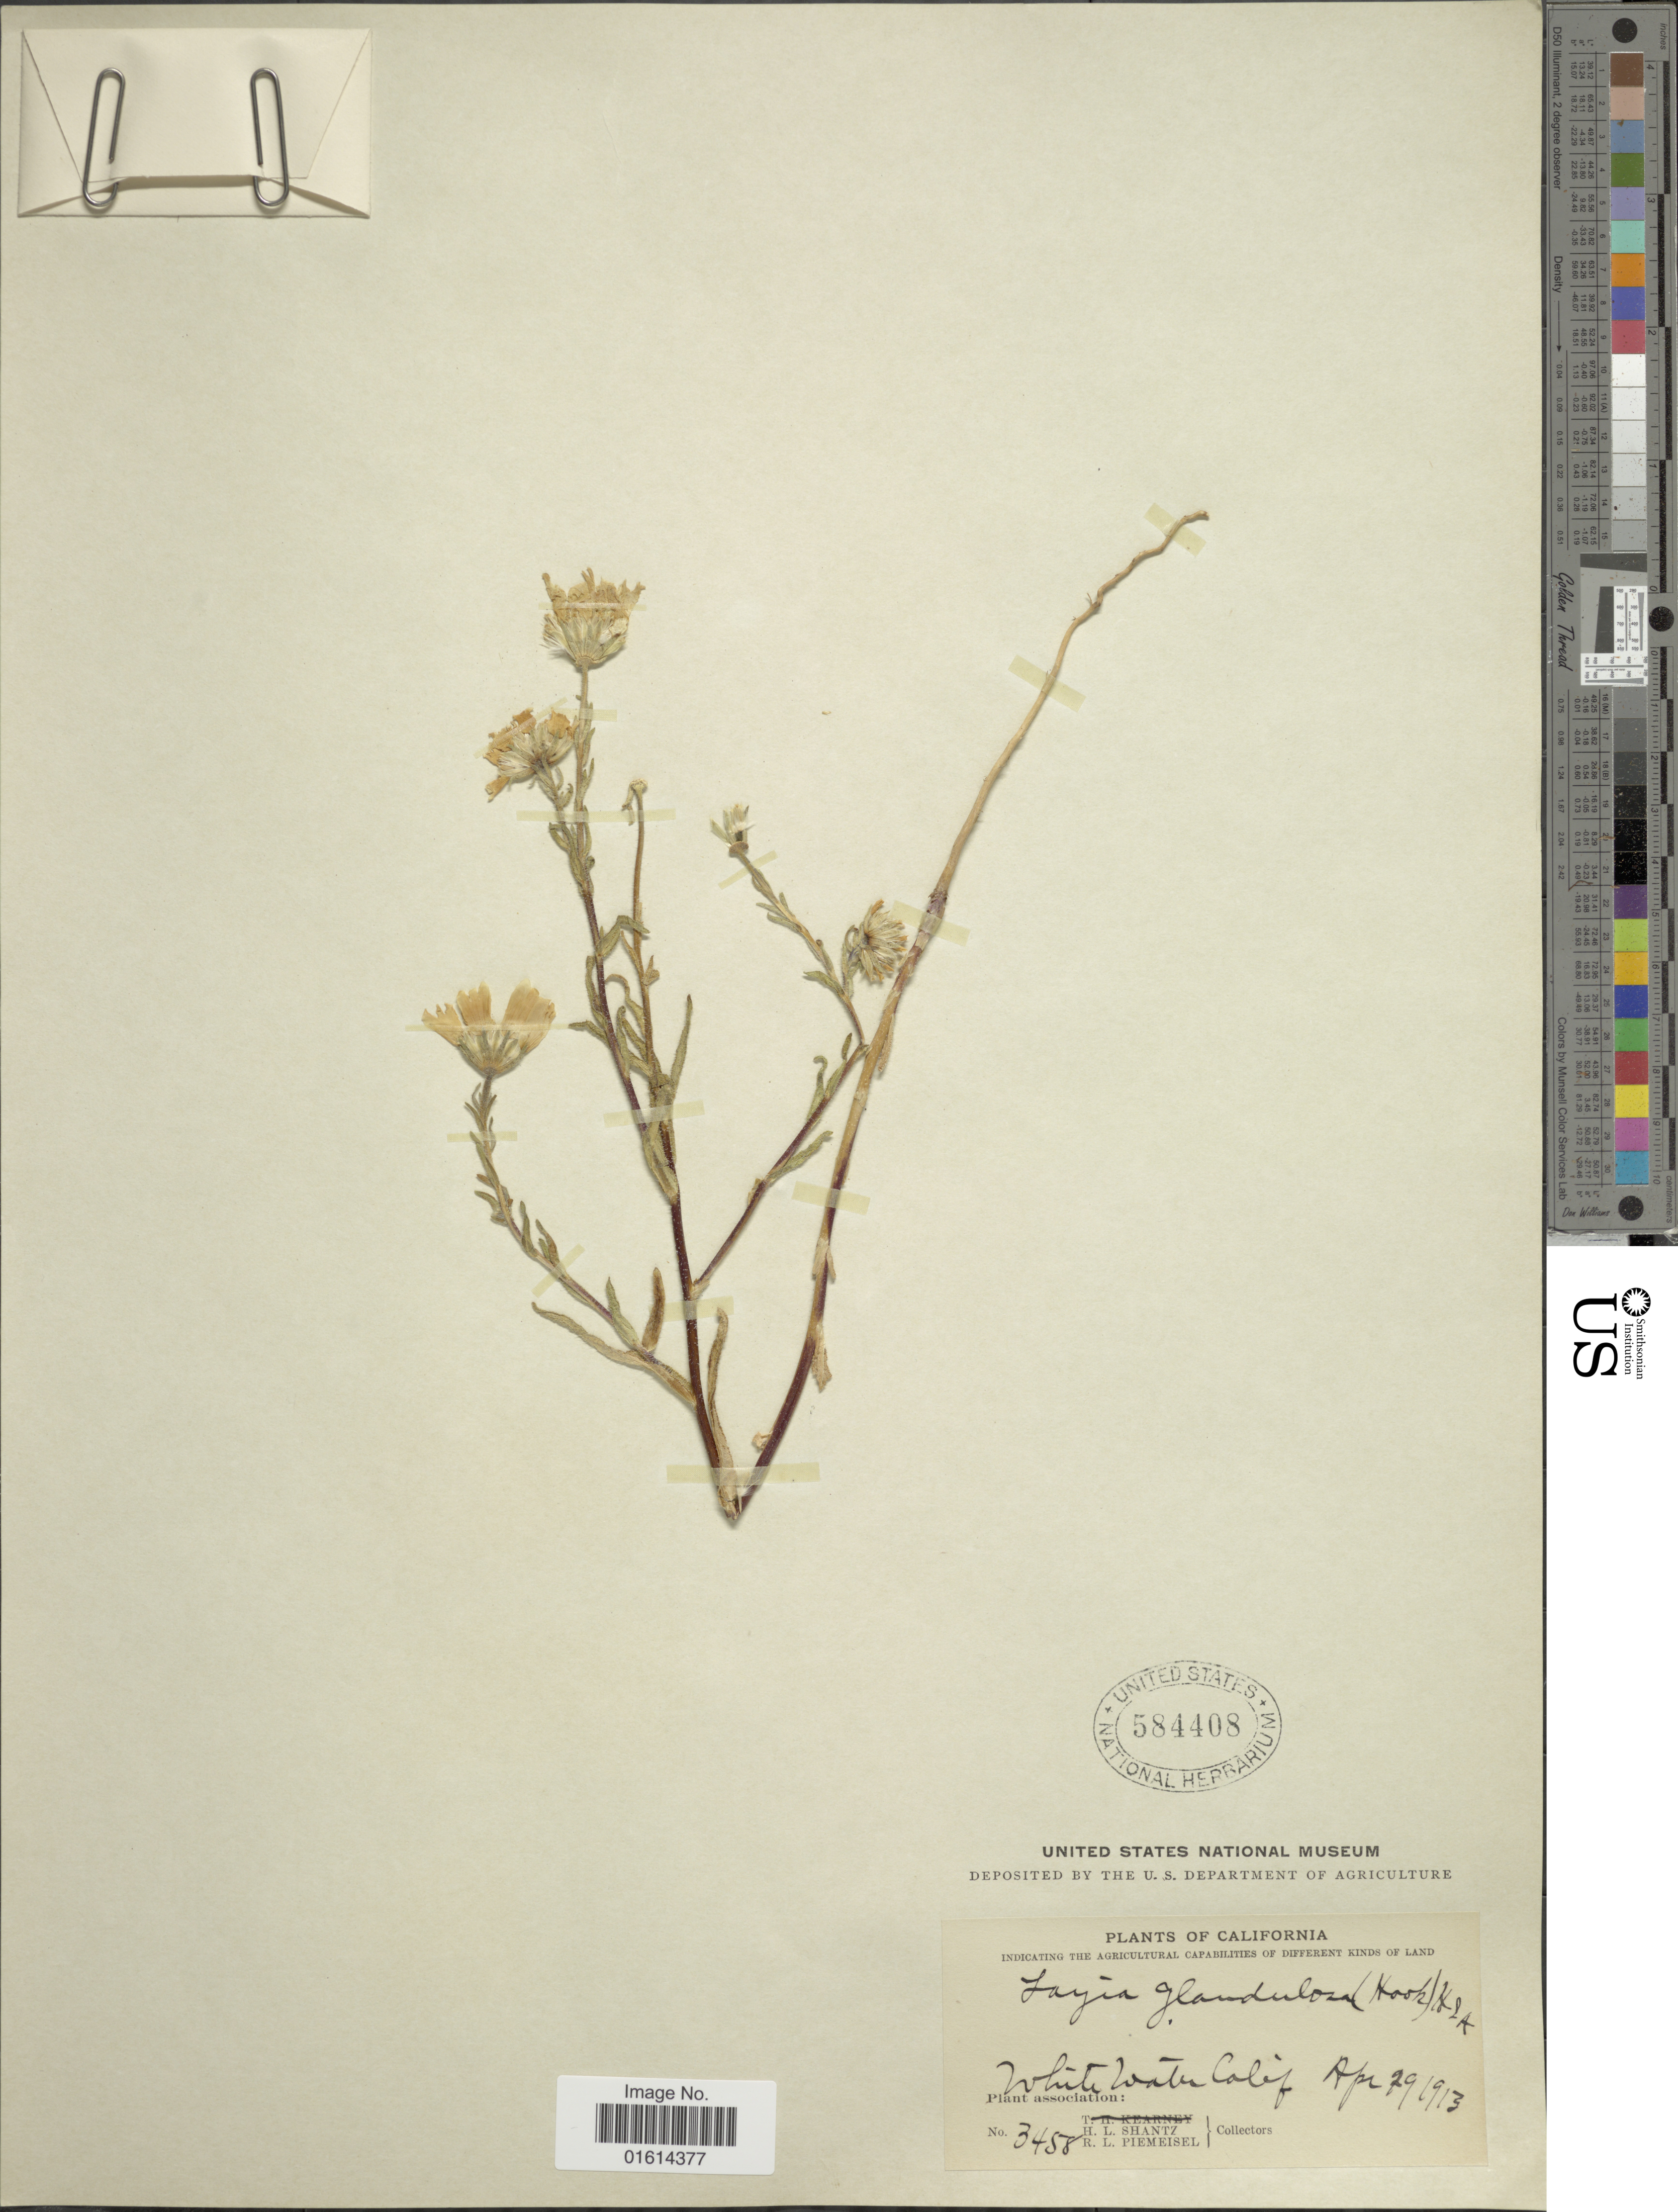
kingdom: Plantae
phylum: Tracheophyta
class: Magnoliopsida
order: Asterales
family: Asteraceae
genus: Layia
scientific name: Layia glandulosa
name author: Hook. & Arn.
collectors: H. Shantz & R. L. Piemeisel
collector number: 3458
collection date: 1913-04-29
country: United States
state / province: California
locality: White Water, Calif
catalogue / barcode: US 584408